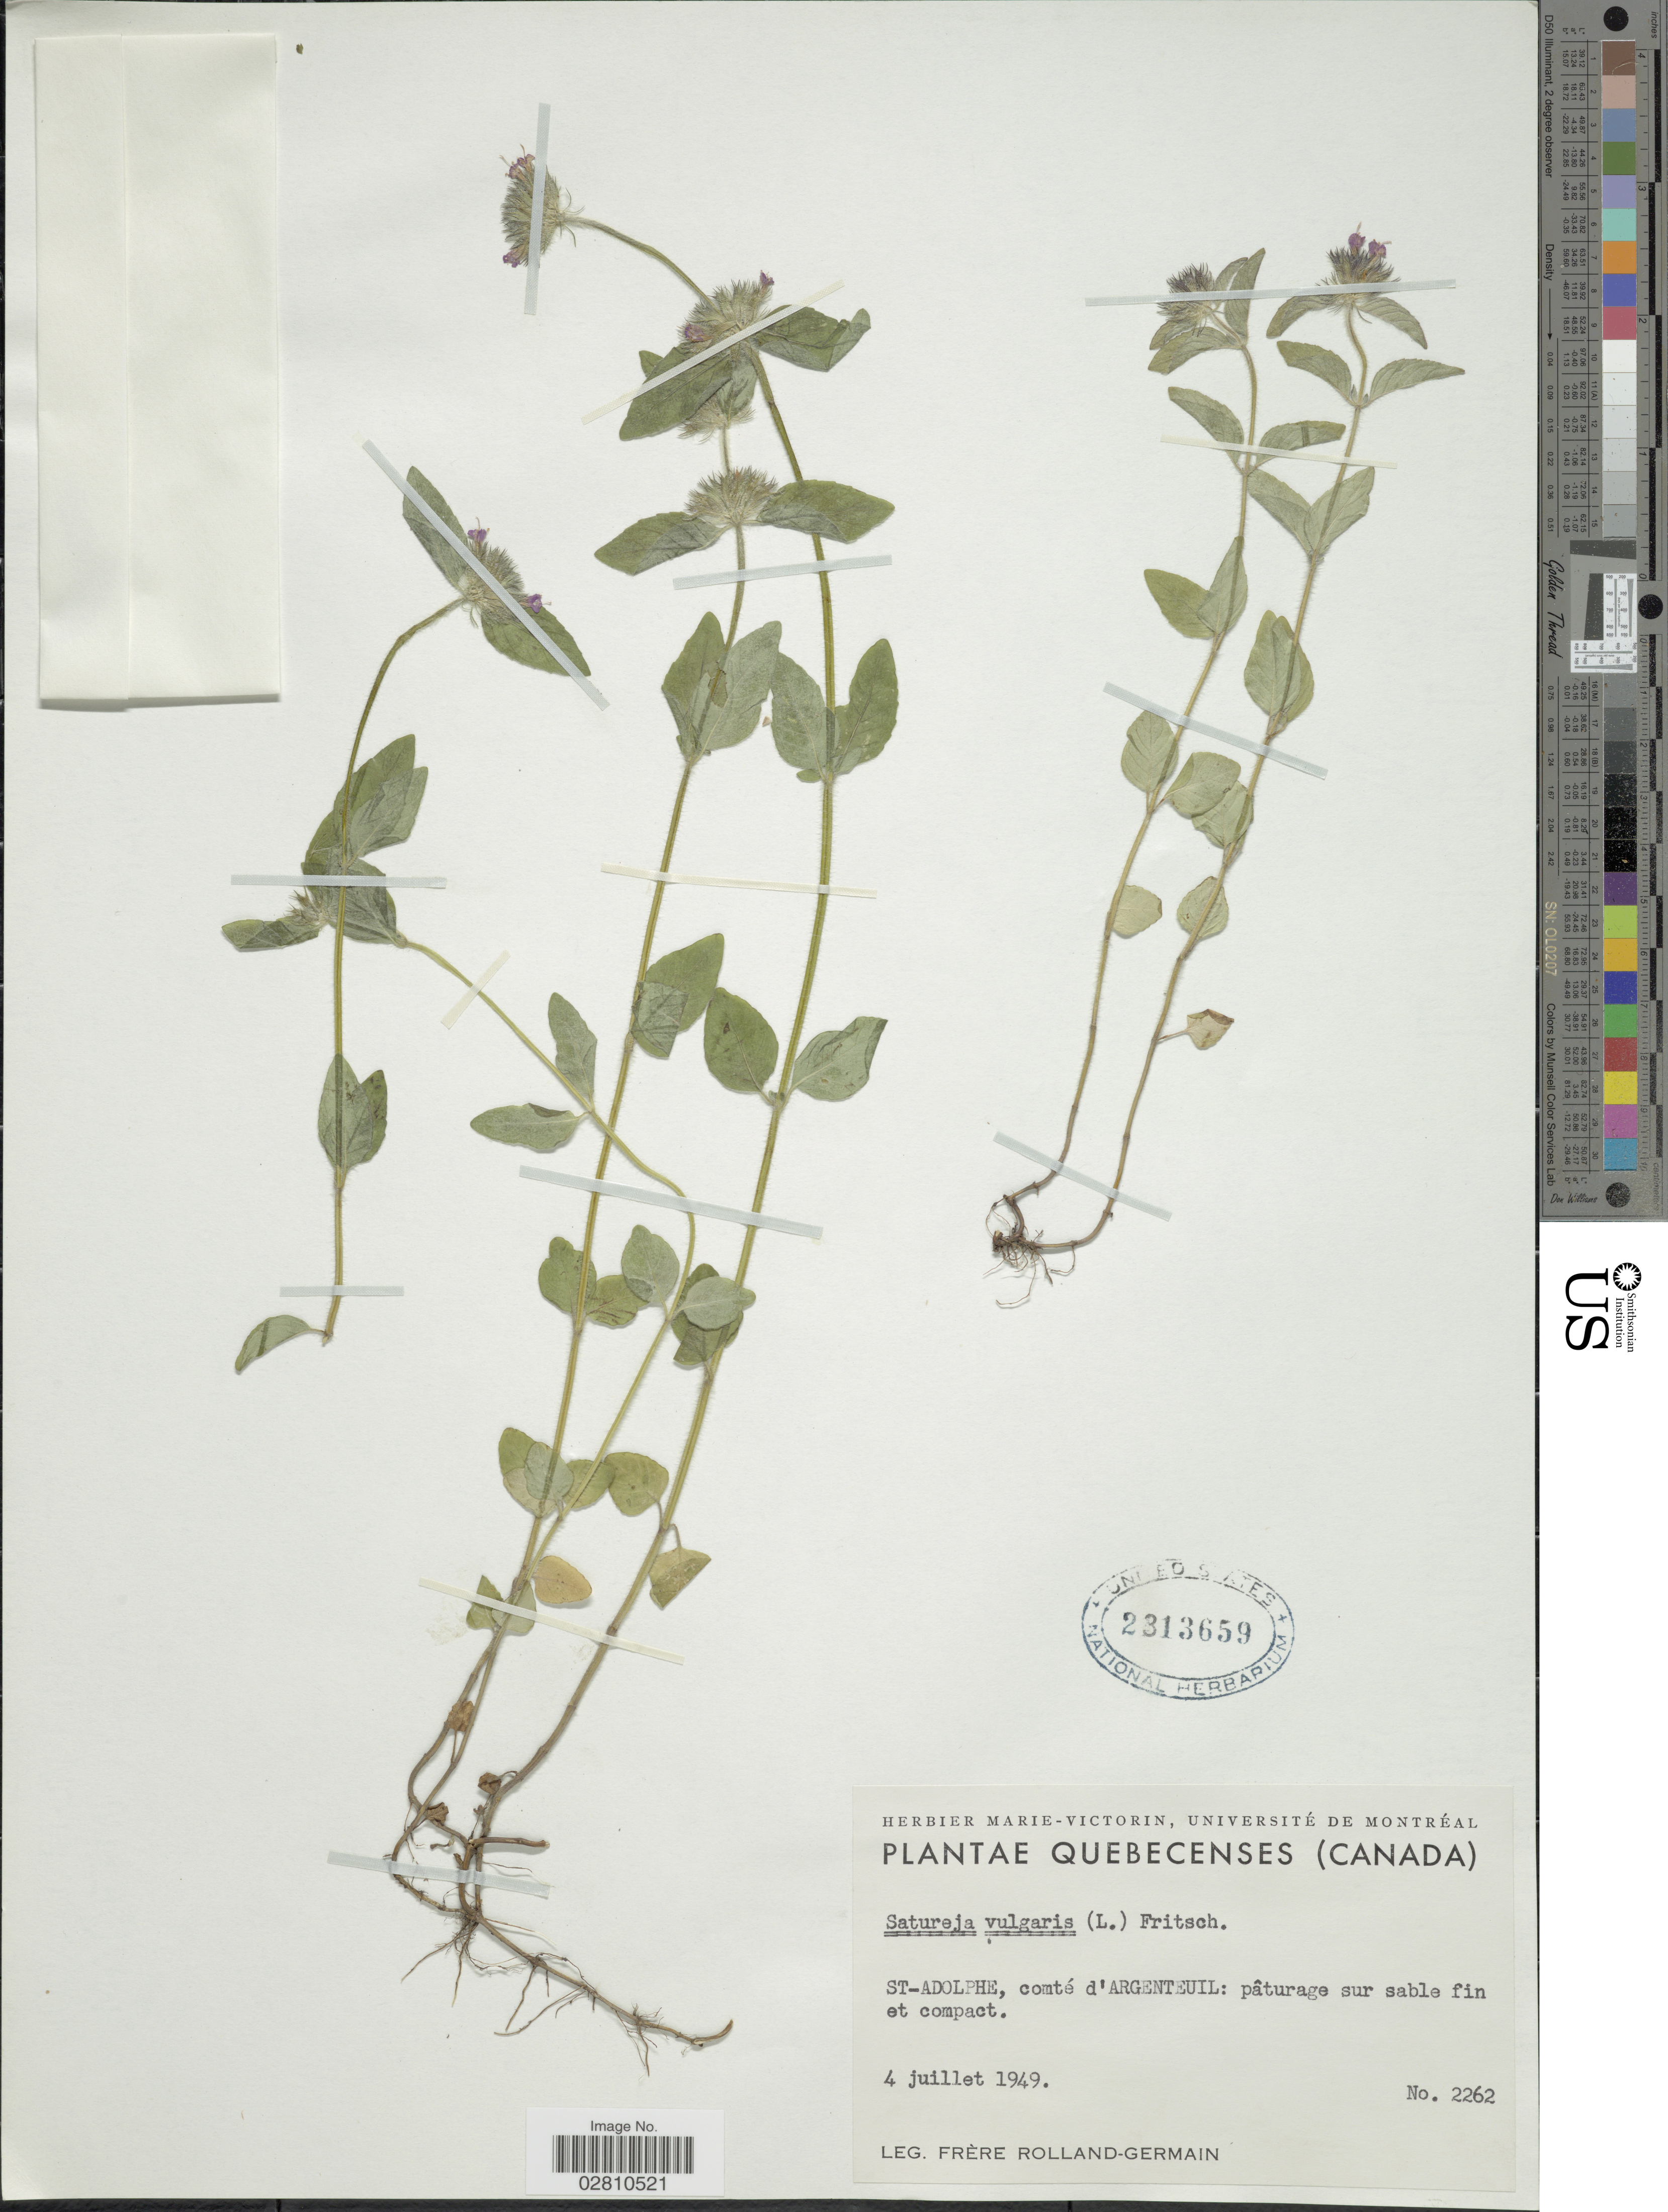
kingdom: Plantae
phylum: Tracheophyta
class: Magnoliopsida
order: Lamiales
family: Lamiaceae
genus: Clinopodium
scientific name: Clinopodium vulgare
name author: L.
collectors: Rolland-Germain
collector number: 2262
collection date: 1949-07-04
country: Canada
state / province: Quebec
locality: St-Adolphe, comté d'Argenteuil: pâturage sur sable fin et compact.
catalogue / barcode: US 2313659